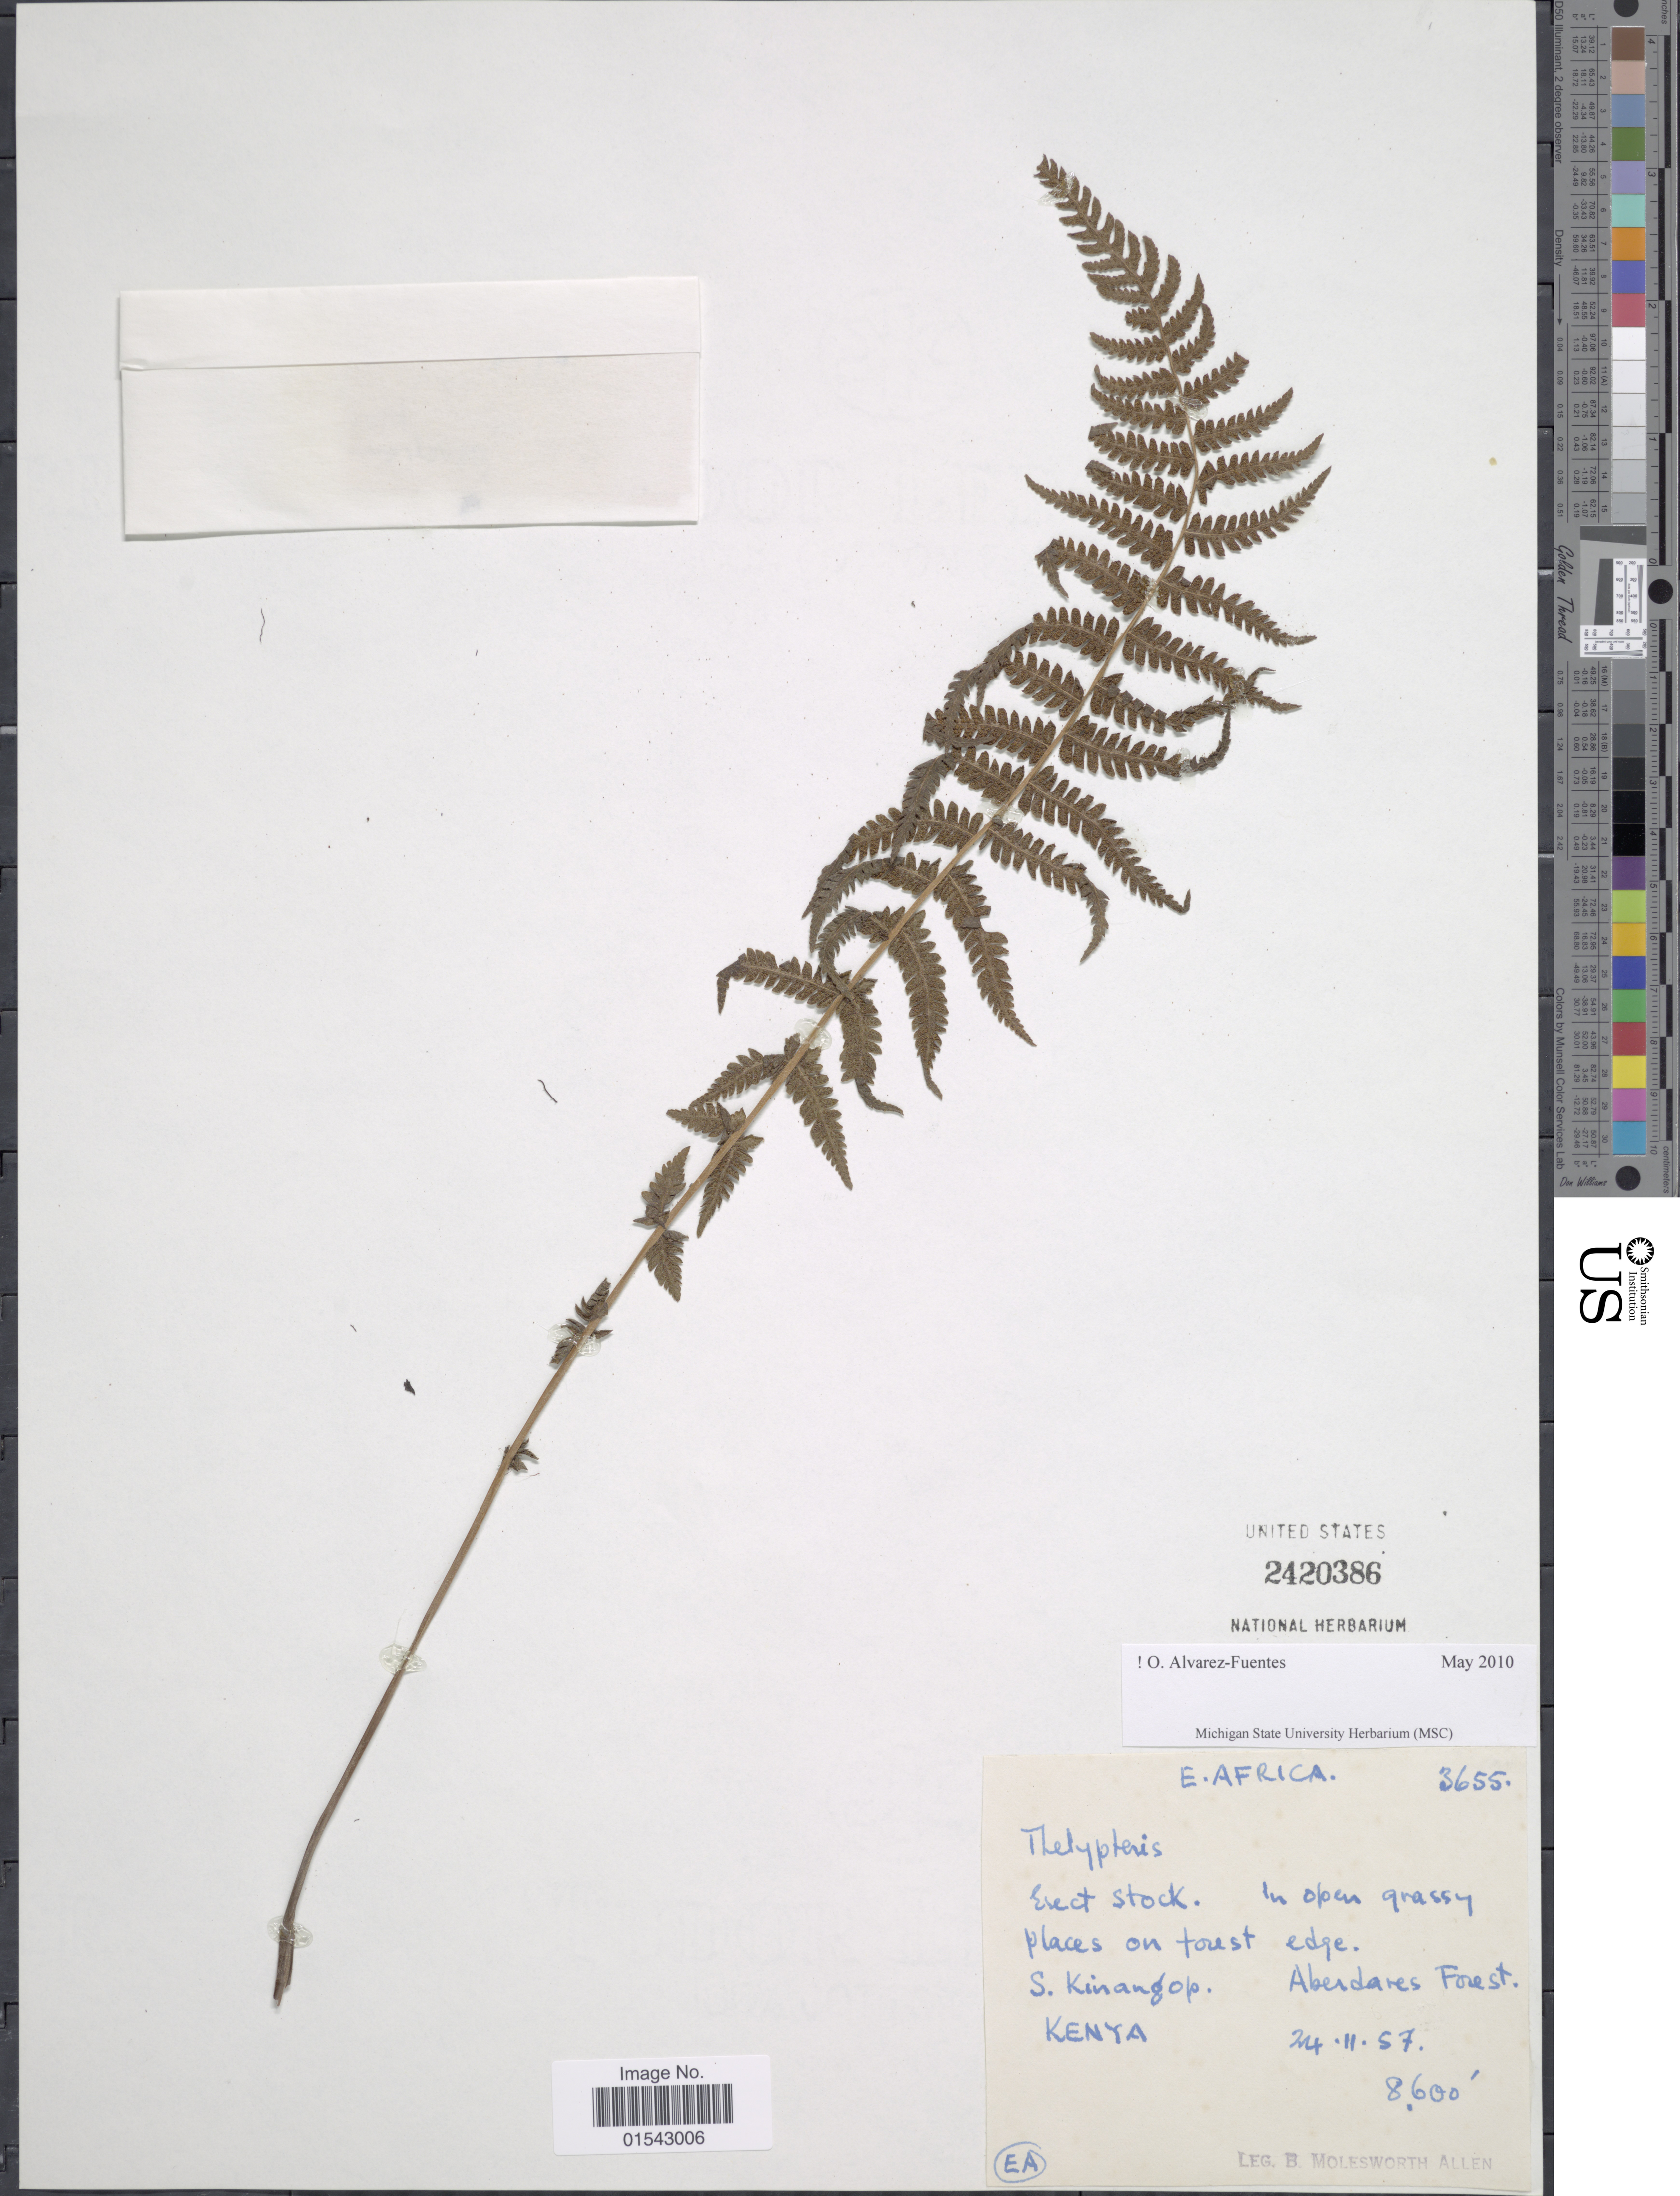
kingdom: Plantae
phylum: Tracheophyta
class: Polypodiopsida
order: Polypodiales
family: Thelypteridaceae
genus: Cyclosorus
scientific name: Cyclosorus sp.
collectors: B. E. G. Molesworth-Allen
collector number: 3655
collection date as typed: Transcribed d/m/y: 24/11/57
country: Kenya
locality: S. Kinangop, Aberdares Forest, Kenya, E. Africa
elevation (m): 2621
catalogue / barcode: US 2420386